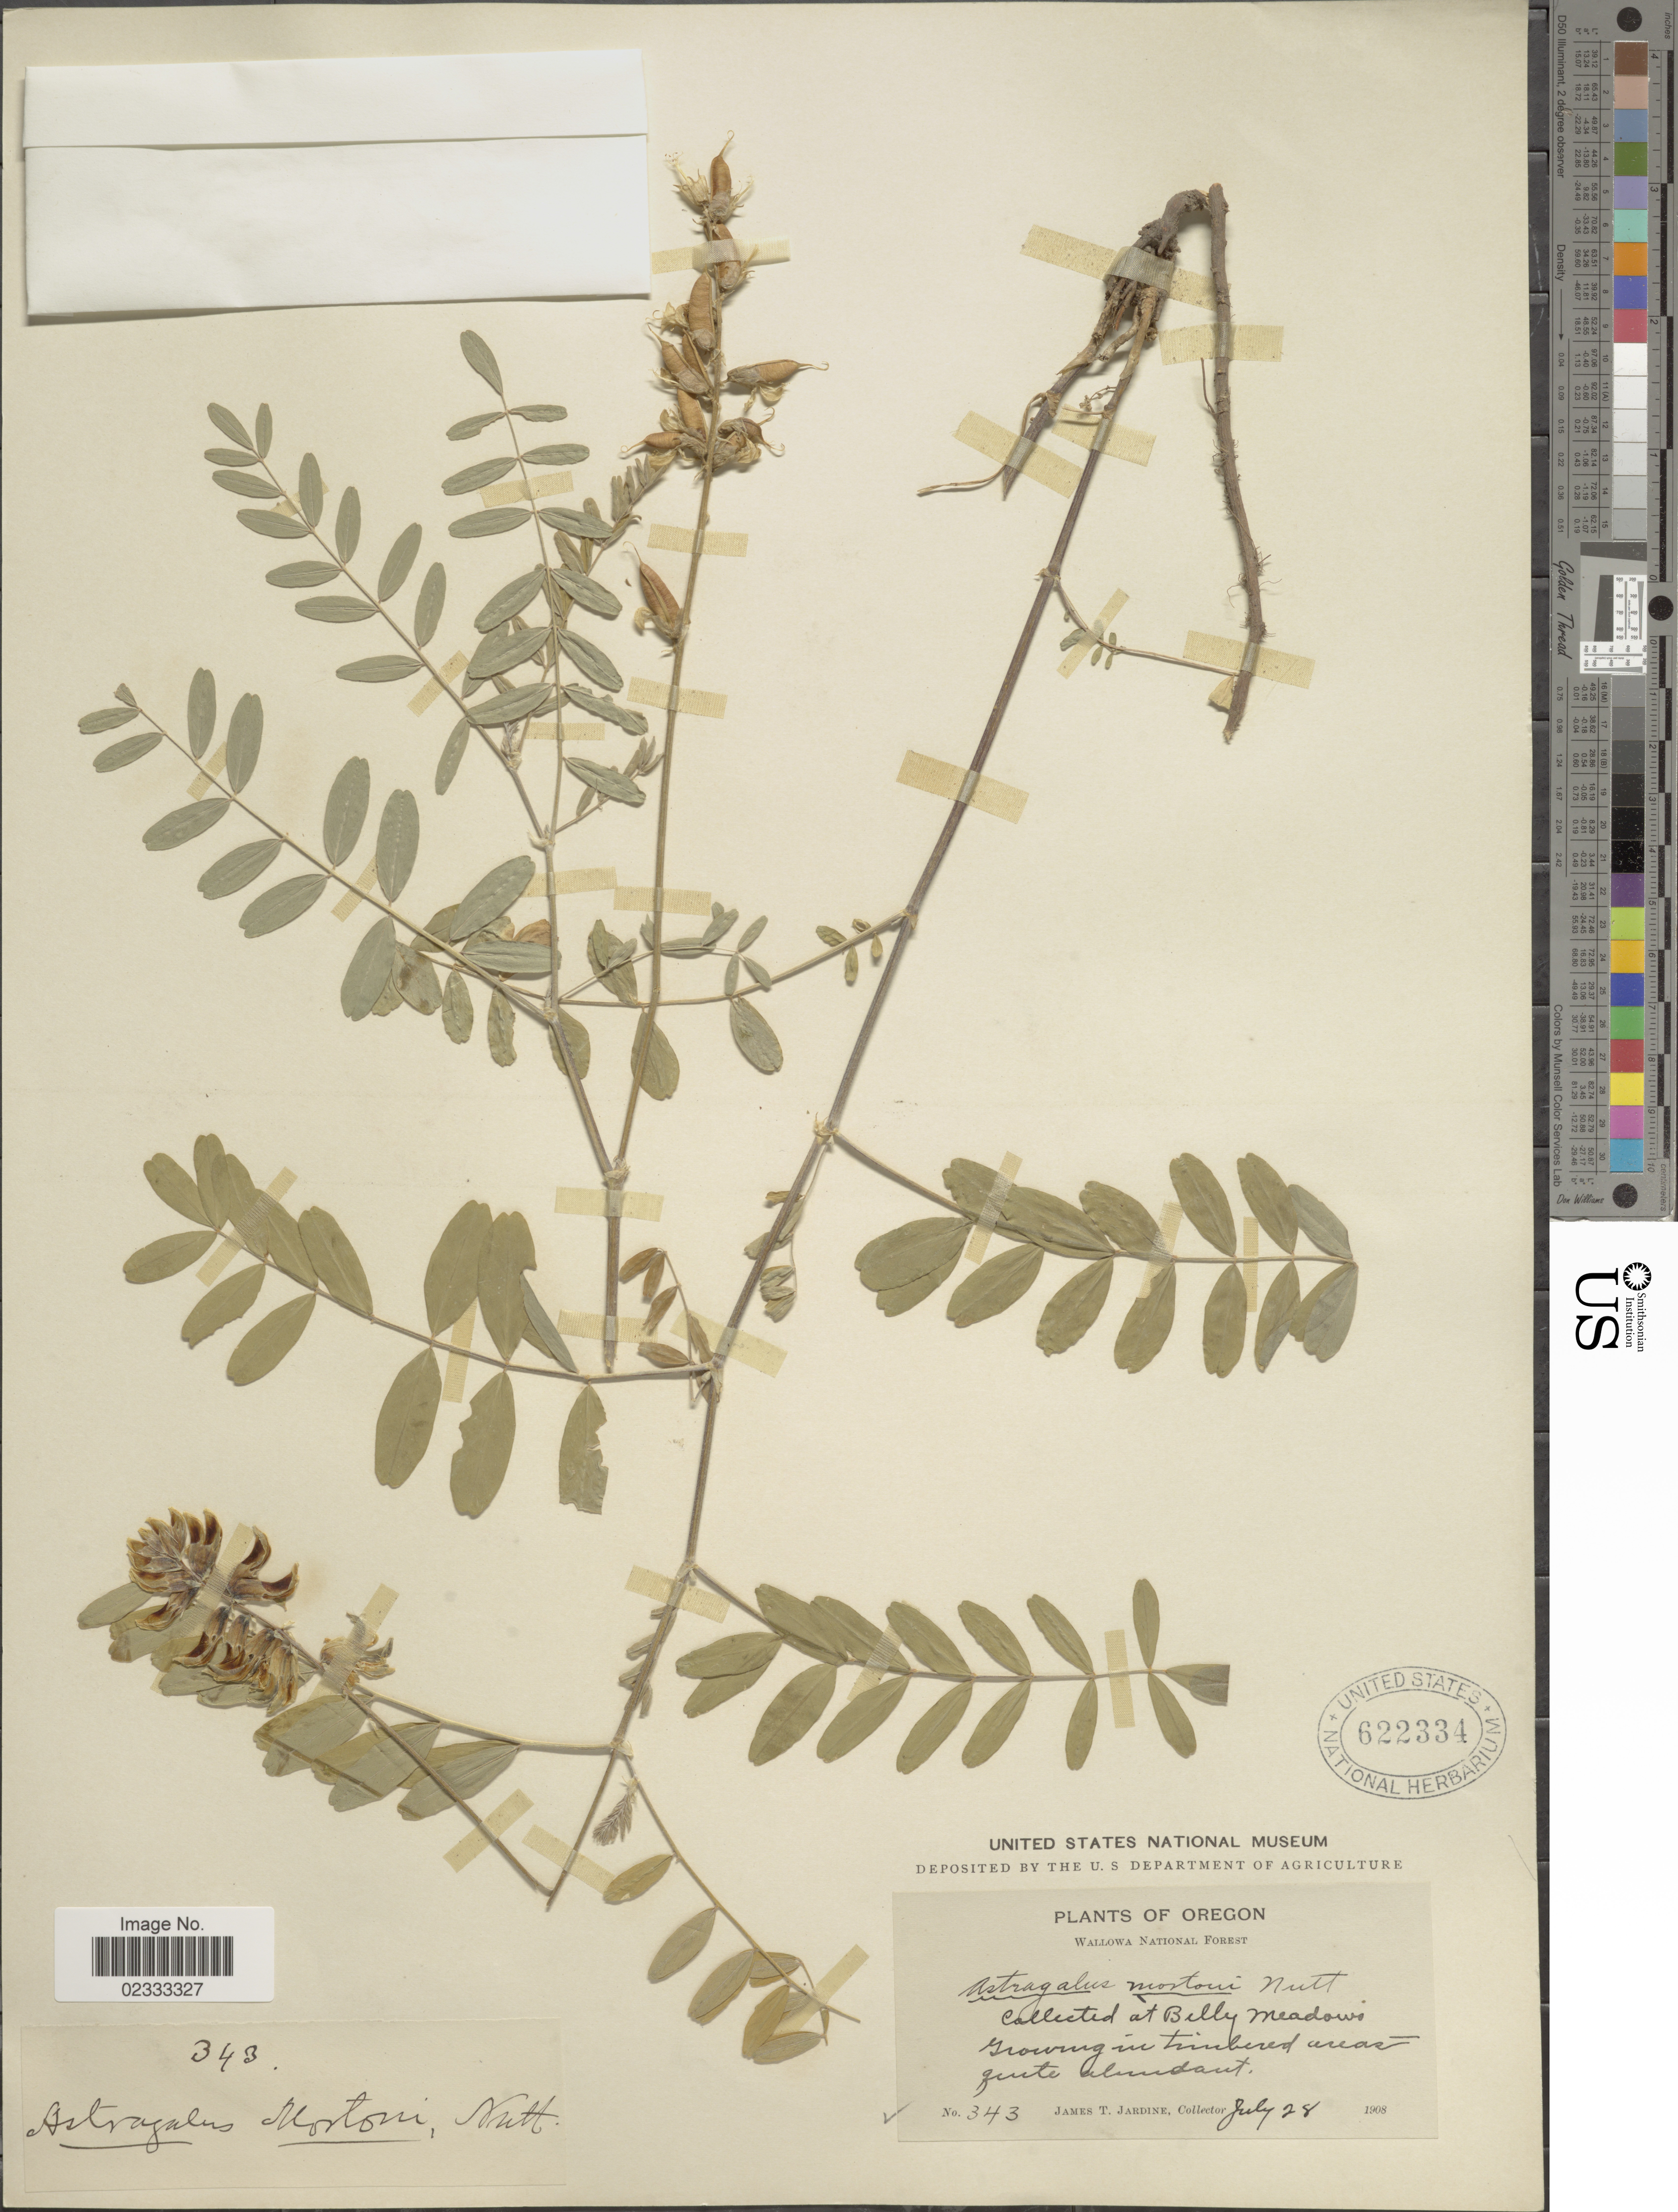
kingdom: Plantae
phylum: Tracheophyta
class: Magnoliopsida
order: Fabales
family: Fabaceae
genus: Astragalus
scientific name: Astragalus mortonii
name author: Nutt.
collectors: J. T. Jardine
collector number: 343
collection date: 1908-07-28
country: United States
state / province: Oregon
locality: Wallowa National Forest, at Belly Meadows, in timbered areas.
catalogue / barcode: US 622334